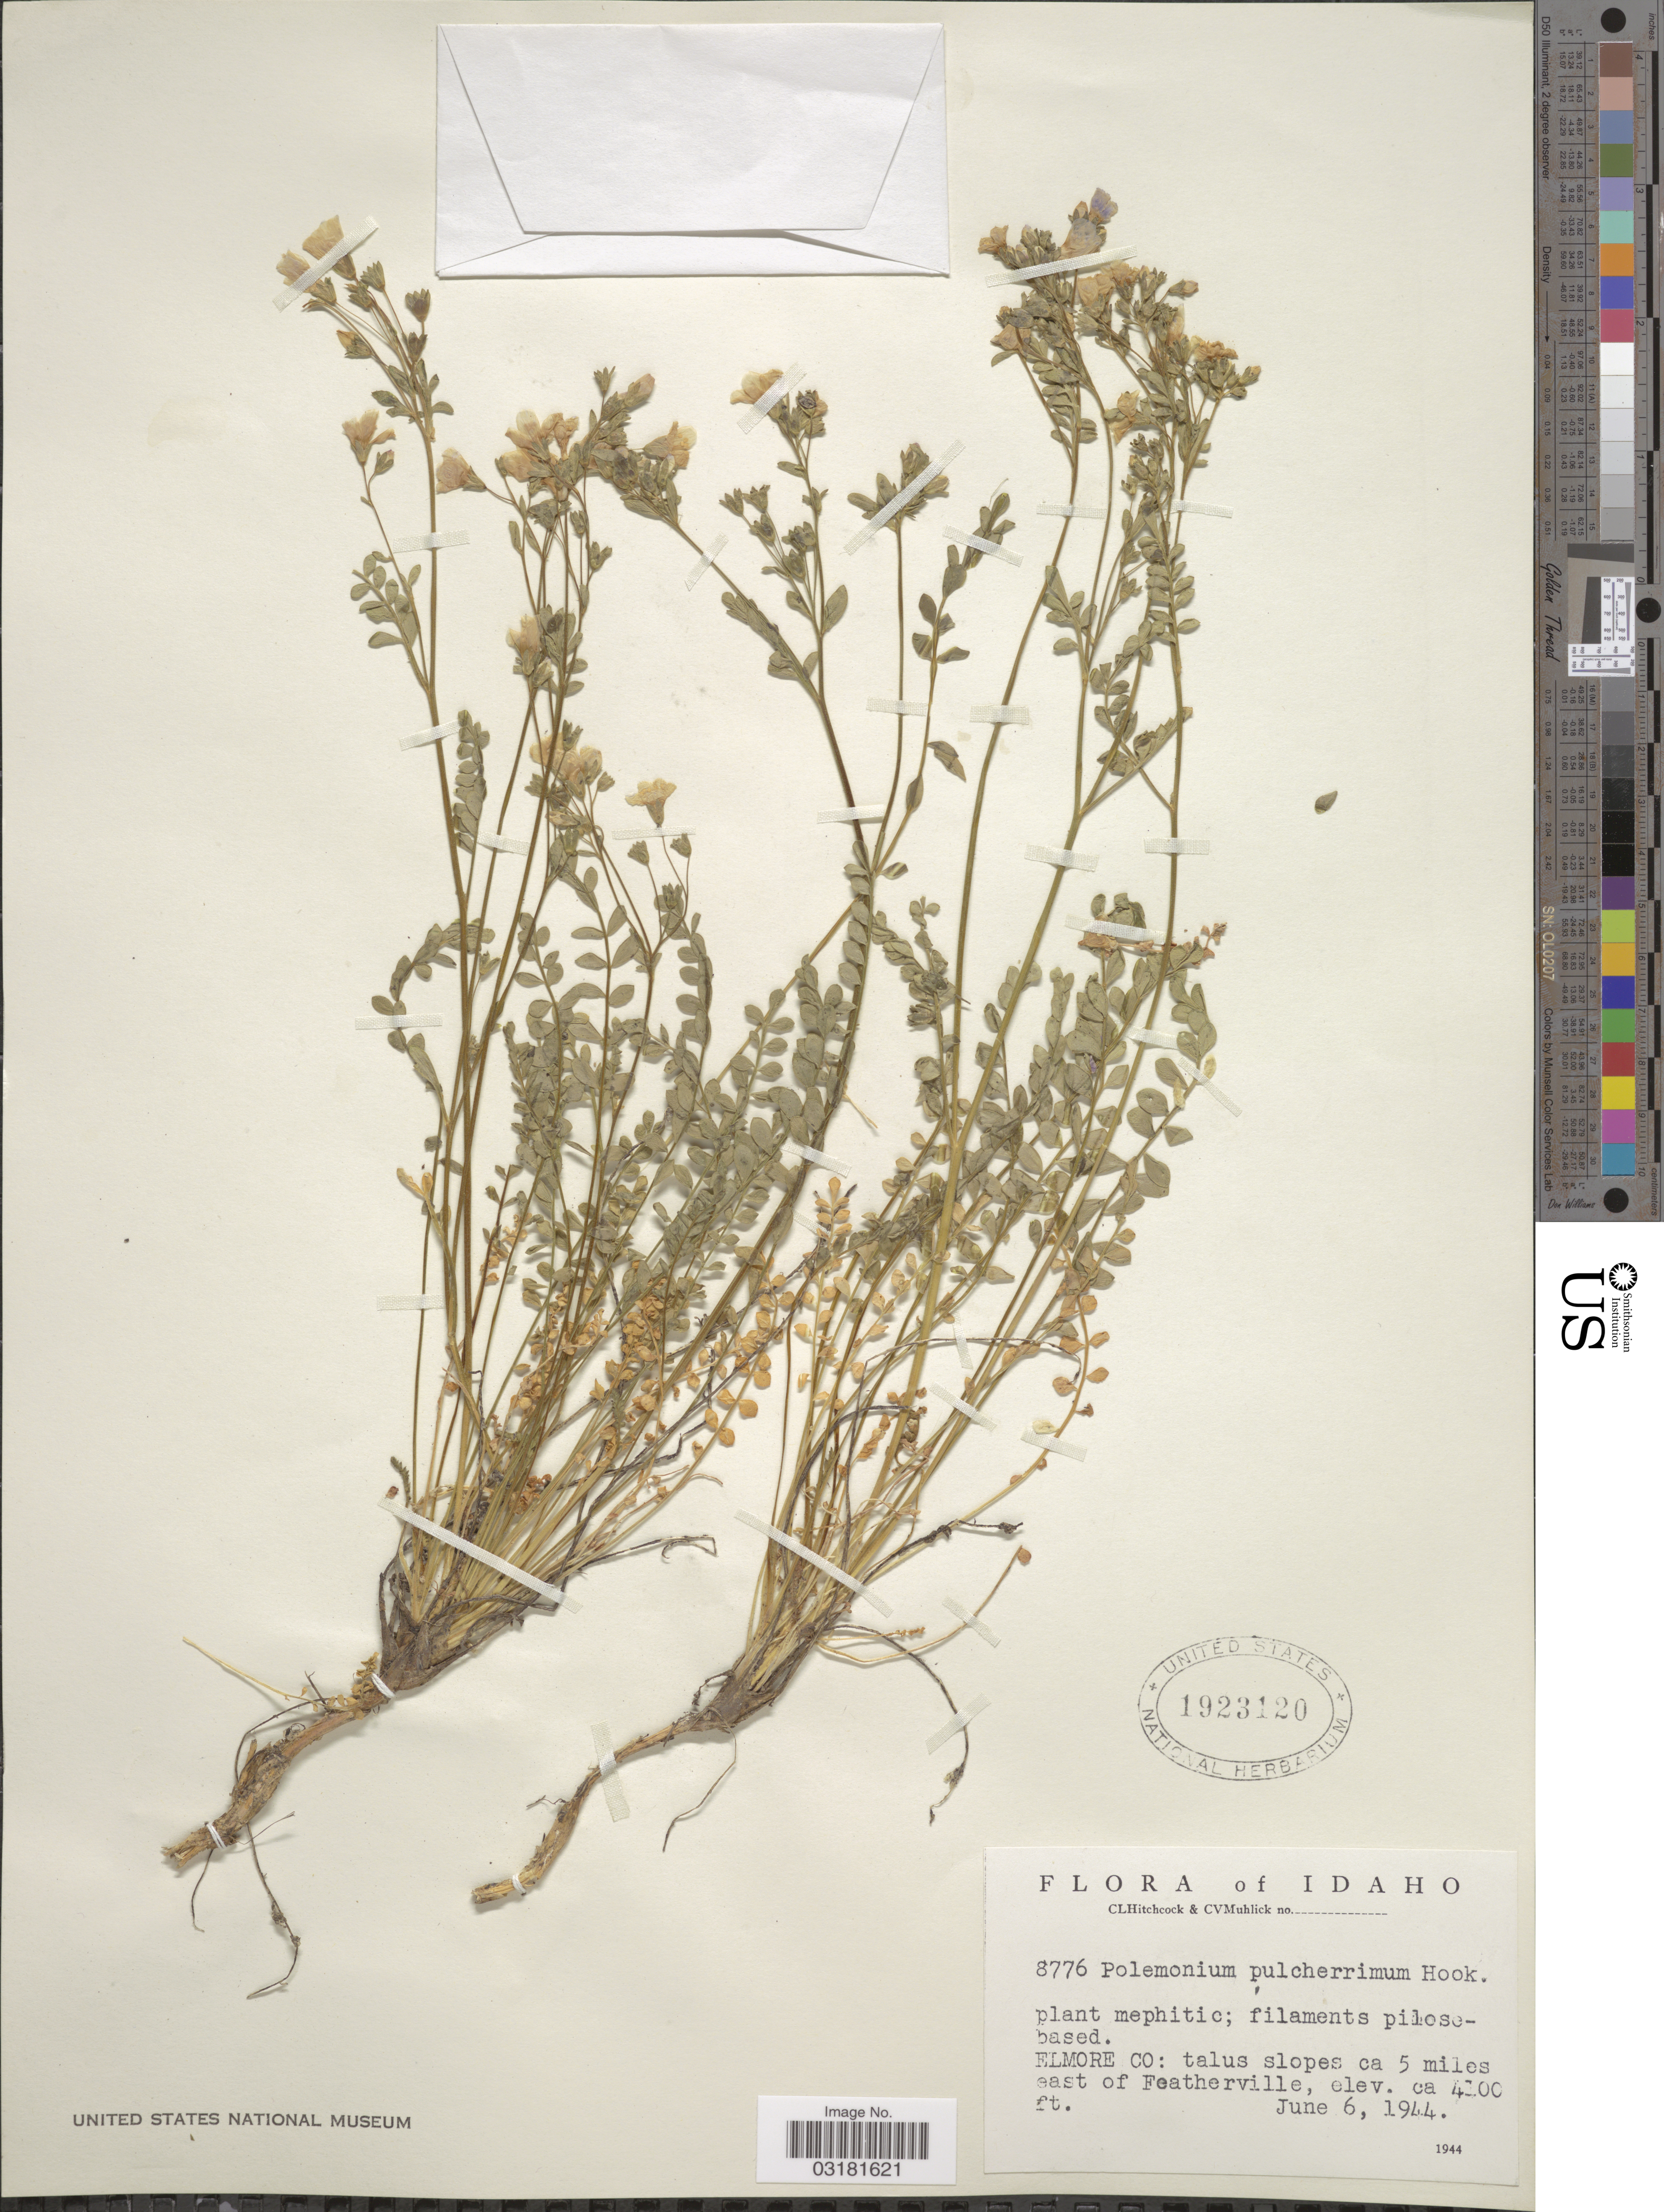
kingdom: Plantae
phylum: Tracheophyta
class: Magnoliopsida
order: Ericales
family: Polemoniaceae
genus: Polemonium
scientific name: Polemonium pulcherrimum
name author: Hook.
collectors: C. L. Hitchcock & C. V. Muhlick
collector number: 8776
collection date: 1944-06-06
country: United States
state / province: Idaho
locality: Elmore Co: talus slopes ca 5 miles east of Featherville.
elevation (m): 1250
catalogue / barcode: US 1923120